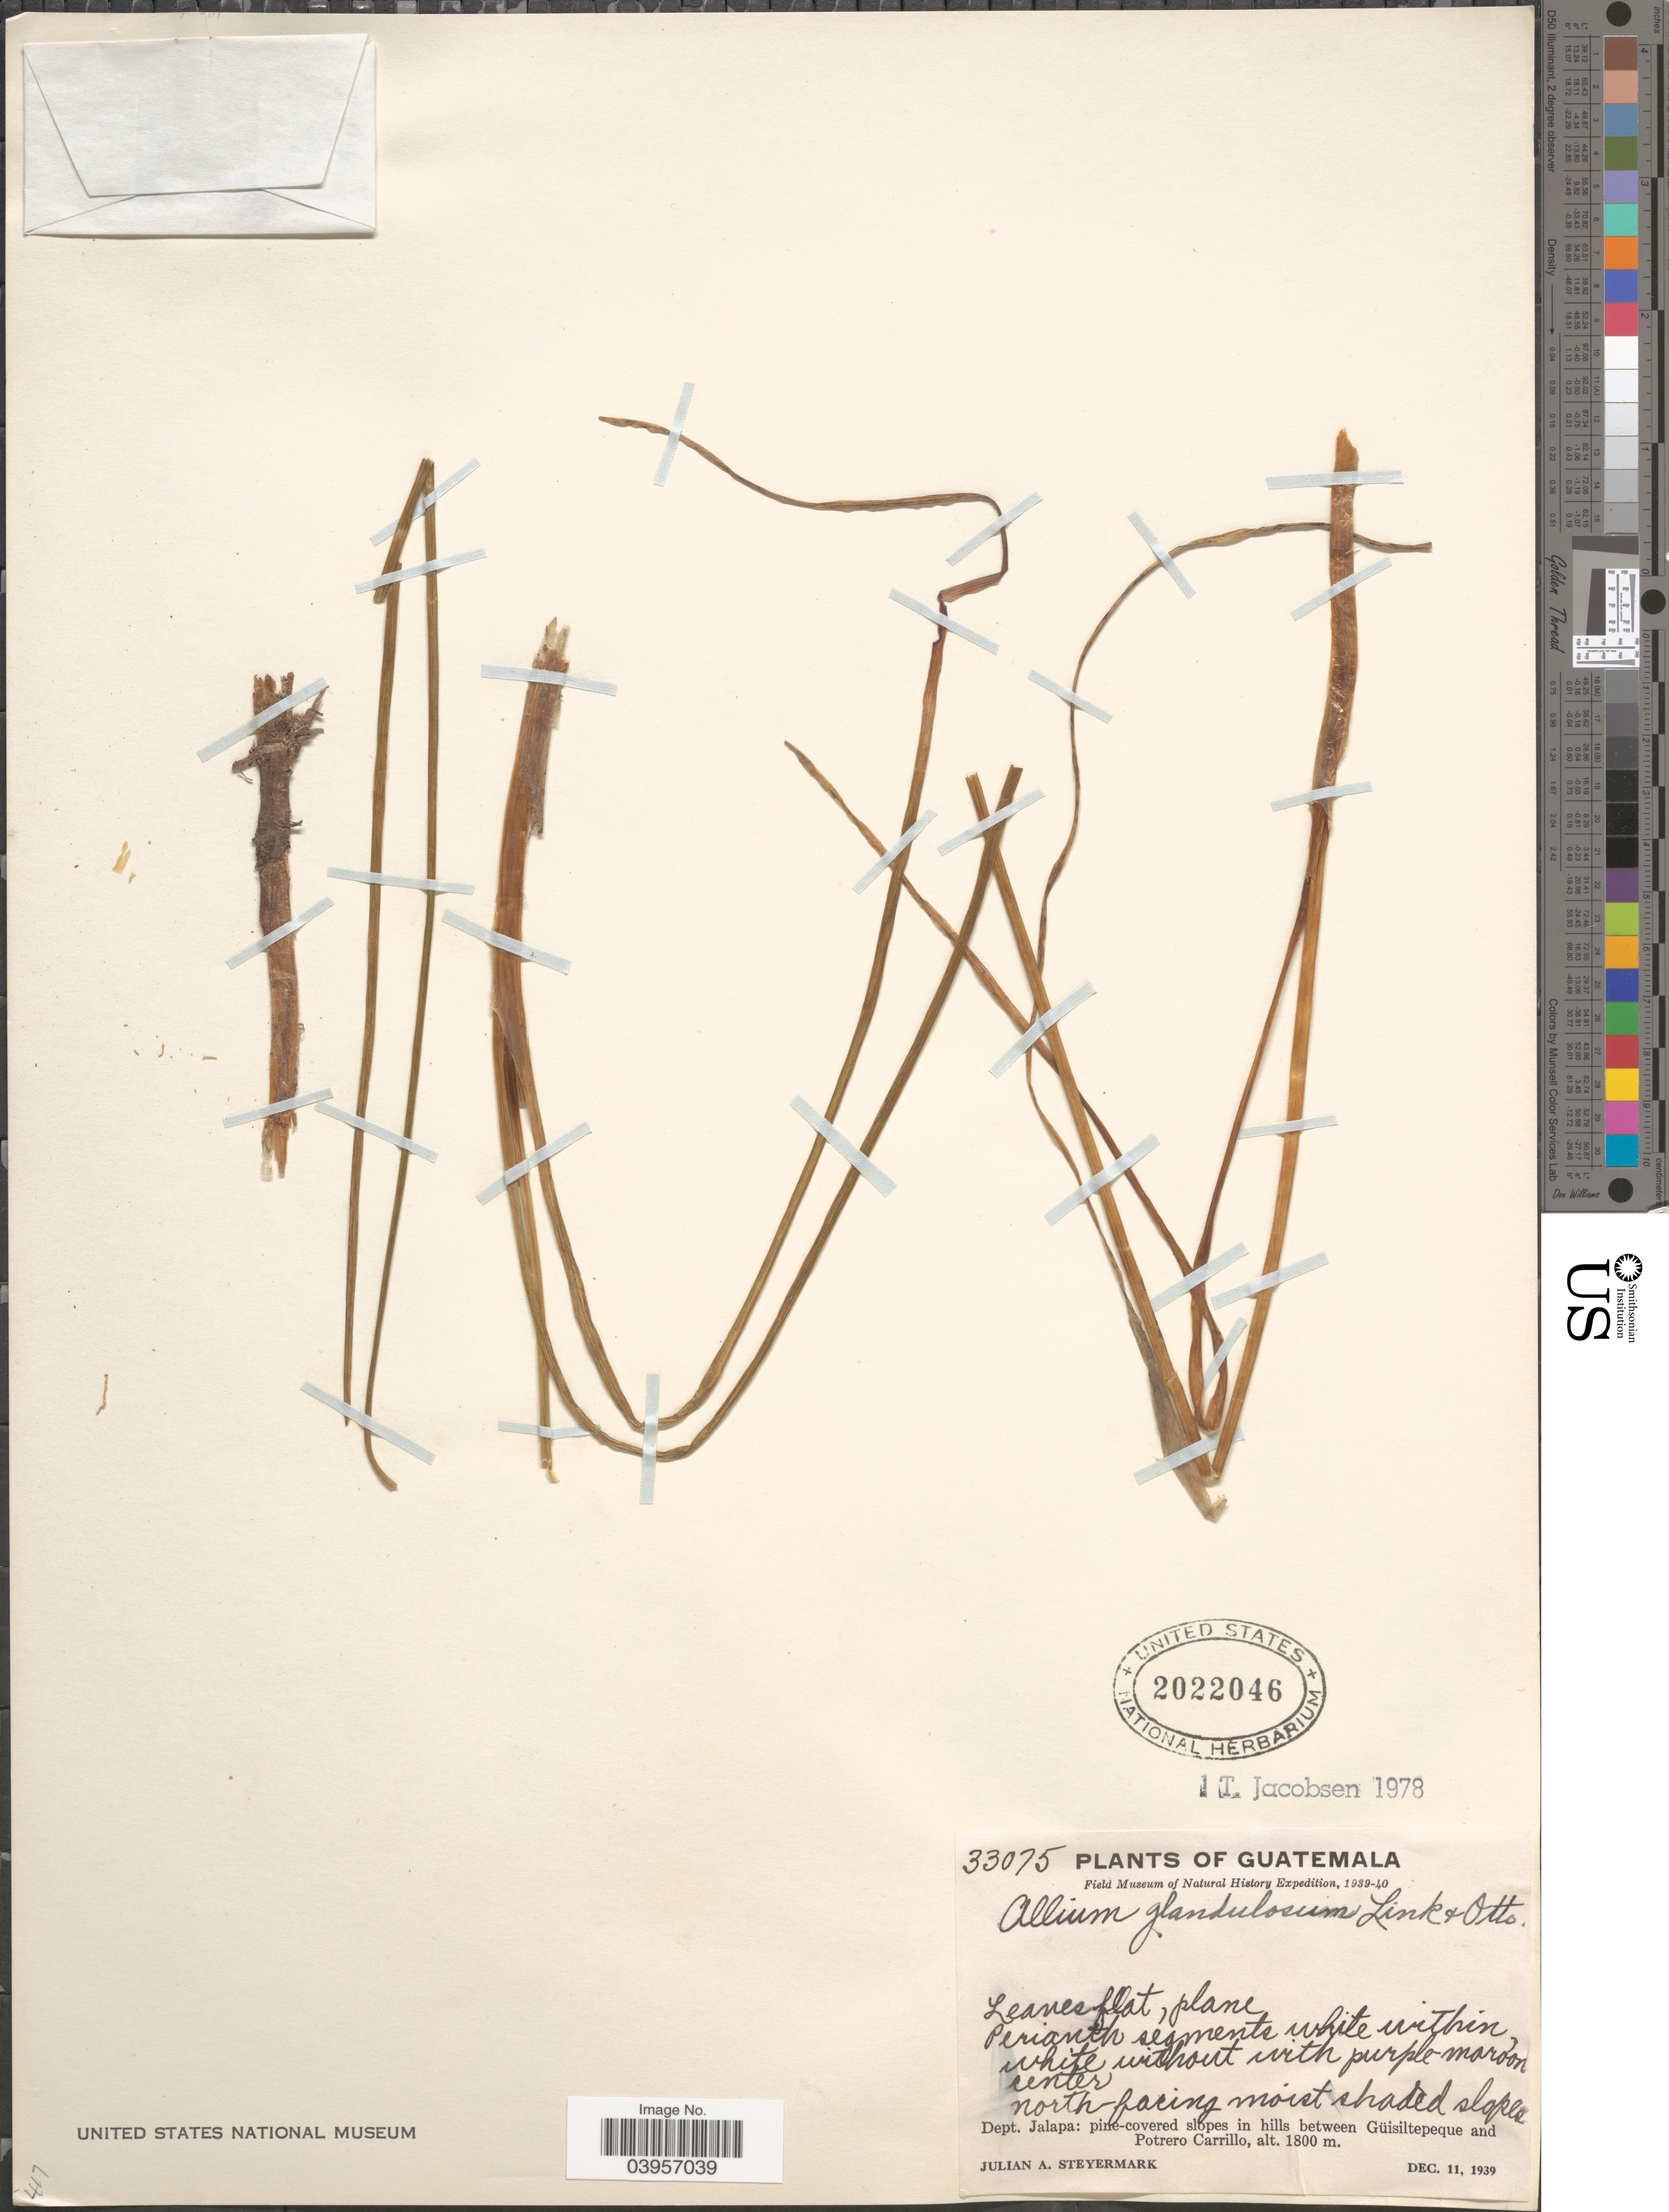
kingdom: Plantae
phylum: Tracheophyta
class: Liliopsida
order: Asparagales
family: Amaryllidaceae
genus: Allium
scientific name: Allium glandulosum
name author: Link & Otto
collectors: J. Steyermark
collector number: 33075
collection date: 1939-12-11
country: Guatemala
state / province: Jalapa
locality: North facing moist shaded slopes. Dept. jalapa: pine-covered slopes in hills between Güisiltepeque and Potrero Carrillo.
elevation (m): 1800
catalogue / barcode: US 2022046